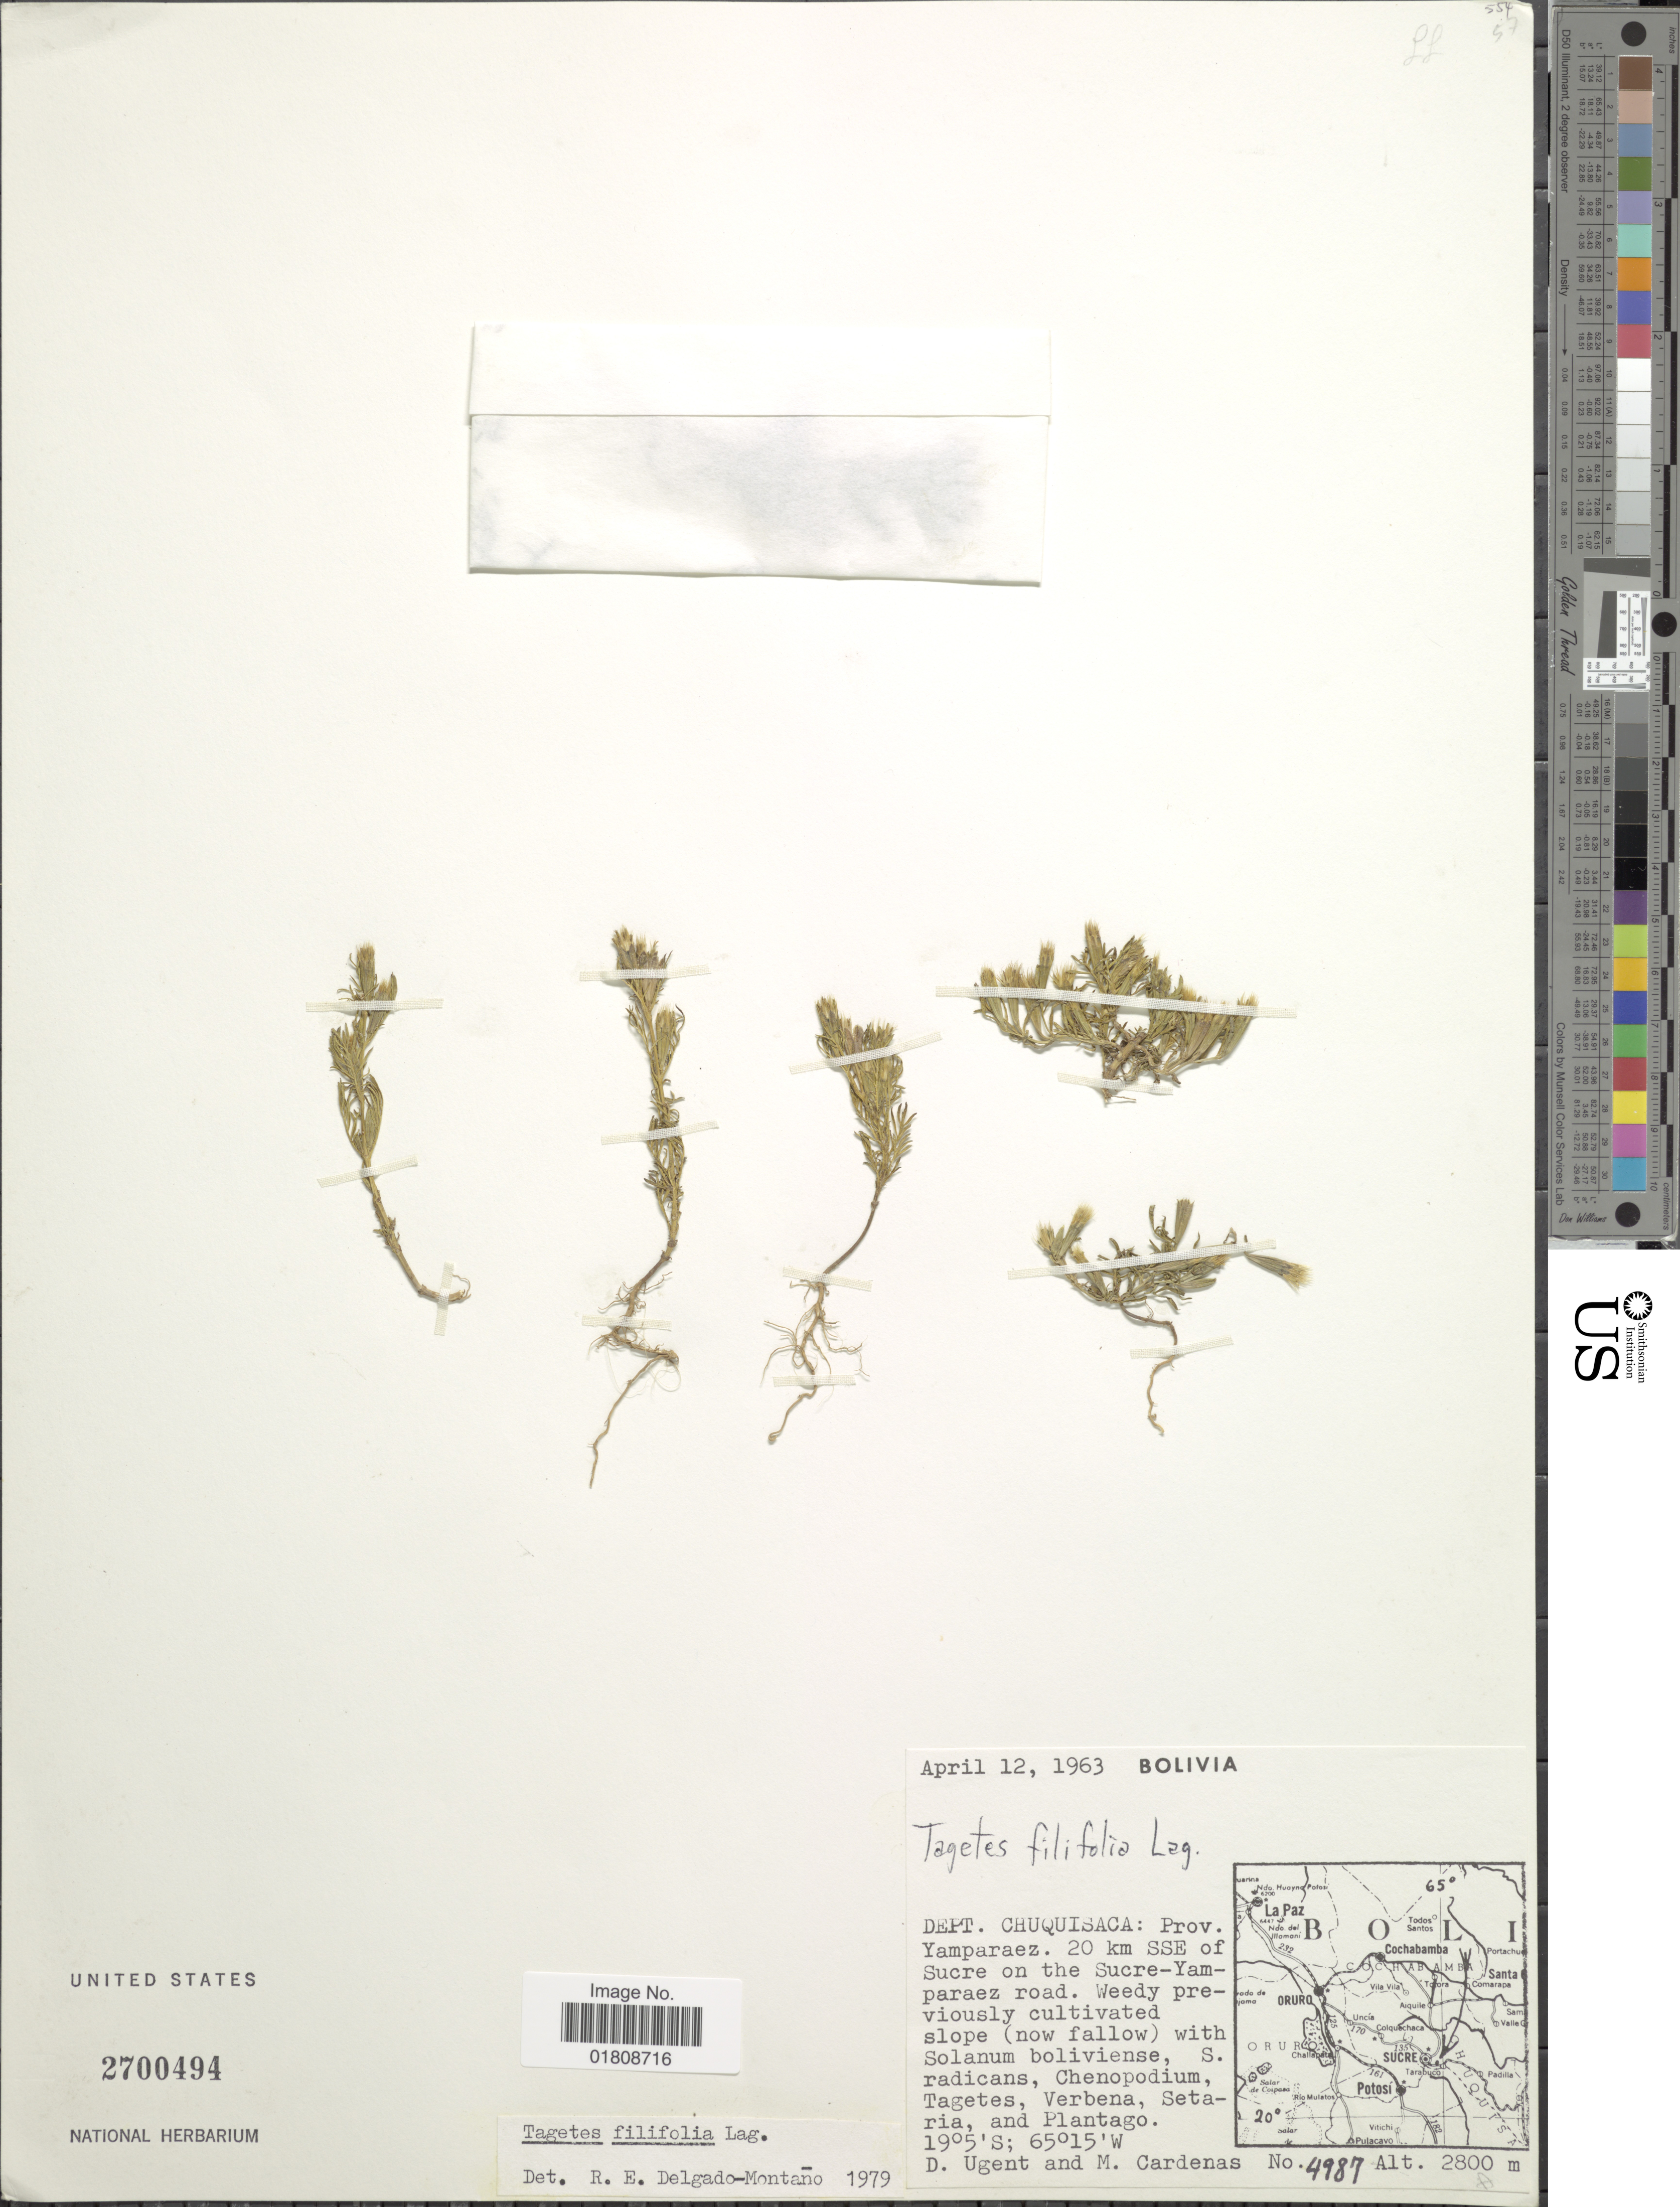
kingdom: Plantae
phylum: Tracheophyta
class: Magnoliopsida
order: Asterales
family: Asteraceae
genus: Tagetes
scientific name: Tagetes filifolia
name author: Lag.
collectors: D. Ugent & M. Cárdenas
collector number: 4987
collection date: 1963-04-12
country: Bolivia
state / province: Chuquisaca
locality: Prov. Yamparaez, 20 km SSE of Sucre on the Sucre-Yamparaez road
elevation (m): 2800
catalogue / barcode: US 2700494